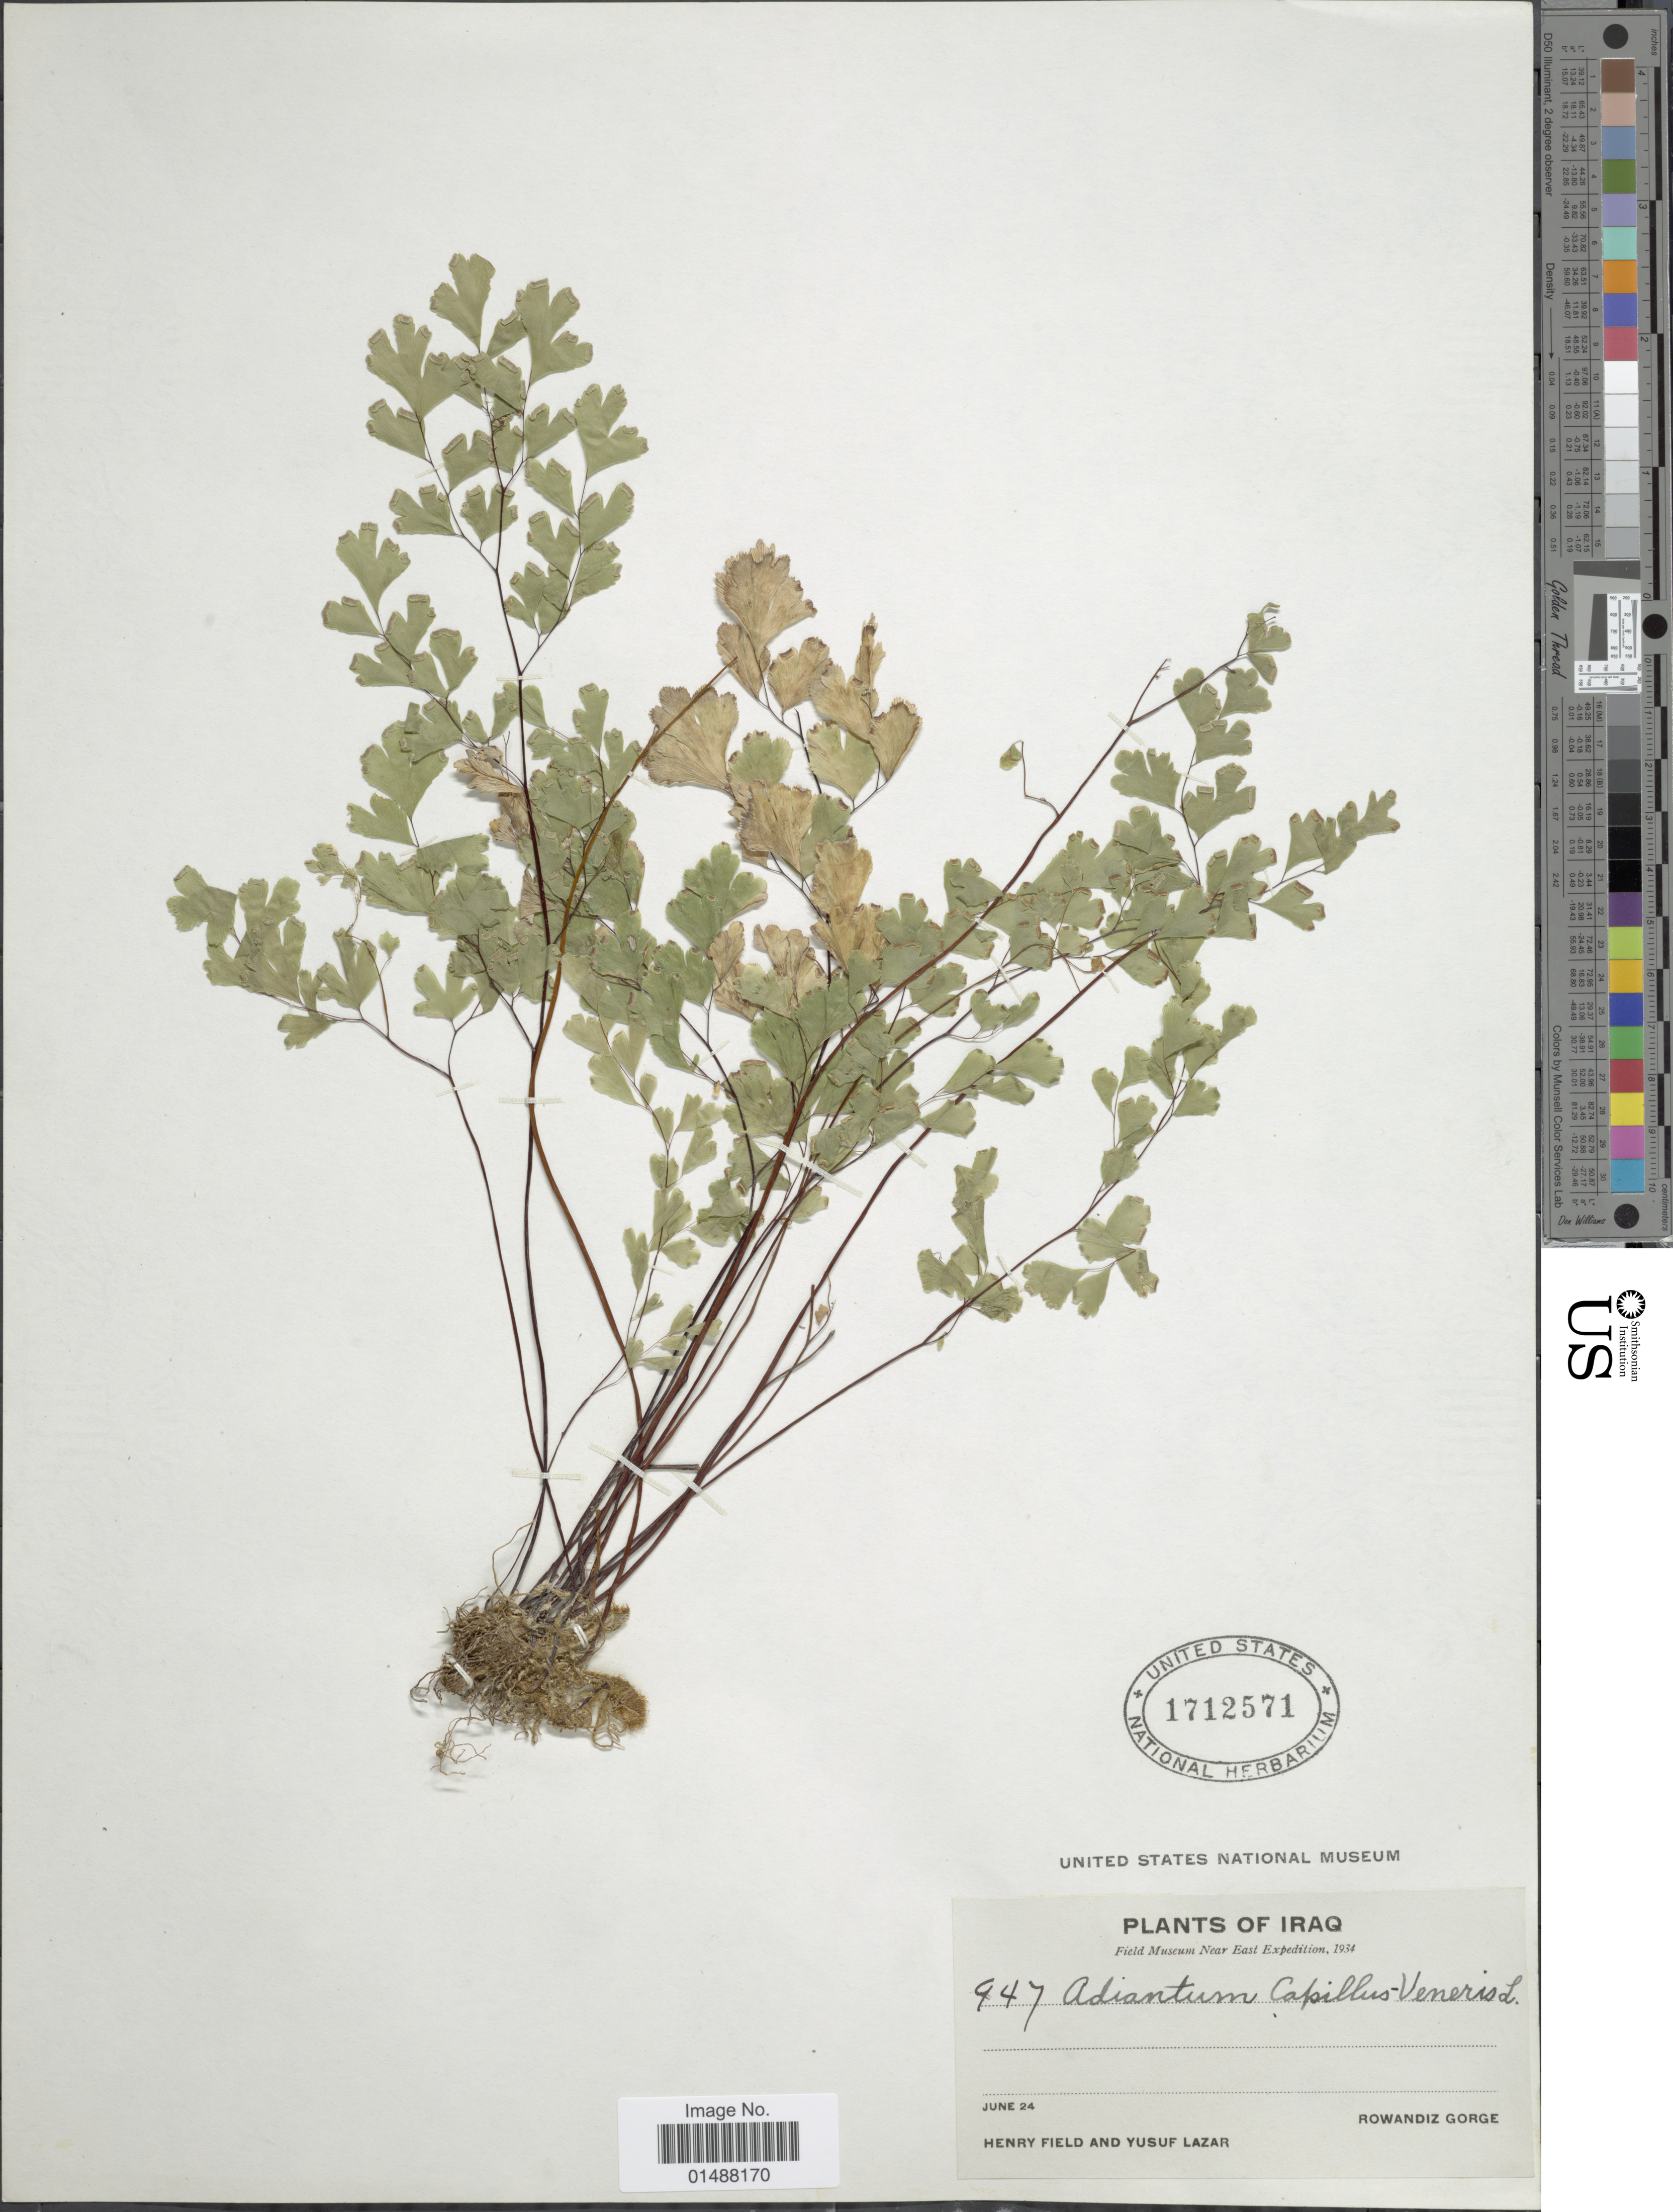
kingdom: Plantae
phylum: Tracheophyta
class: Polypodiopsida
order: Polypodiales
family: Pteridaceae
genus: Adiantum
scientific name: Adiantum capillus-veneris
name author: L.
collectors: H. Field & Y. Lazar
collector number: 947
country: Iraq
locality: Rowandiz Gorge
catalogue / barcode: US 1712571